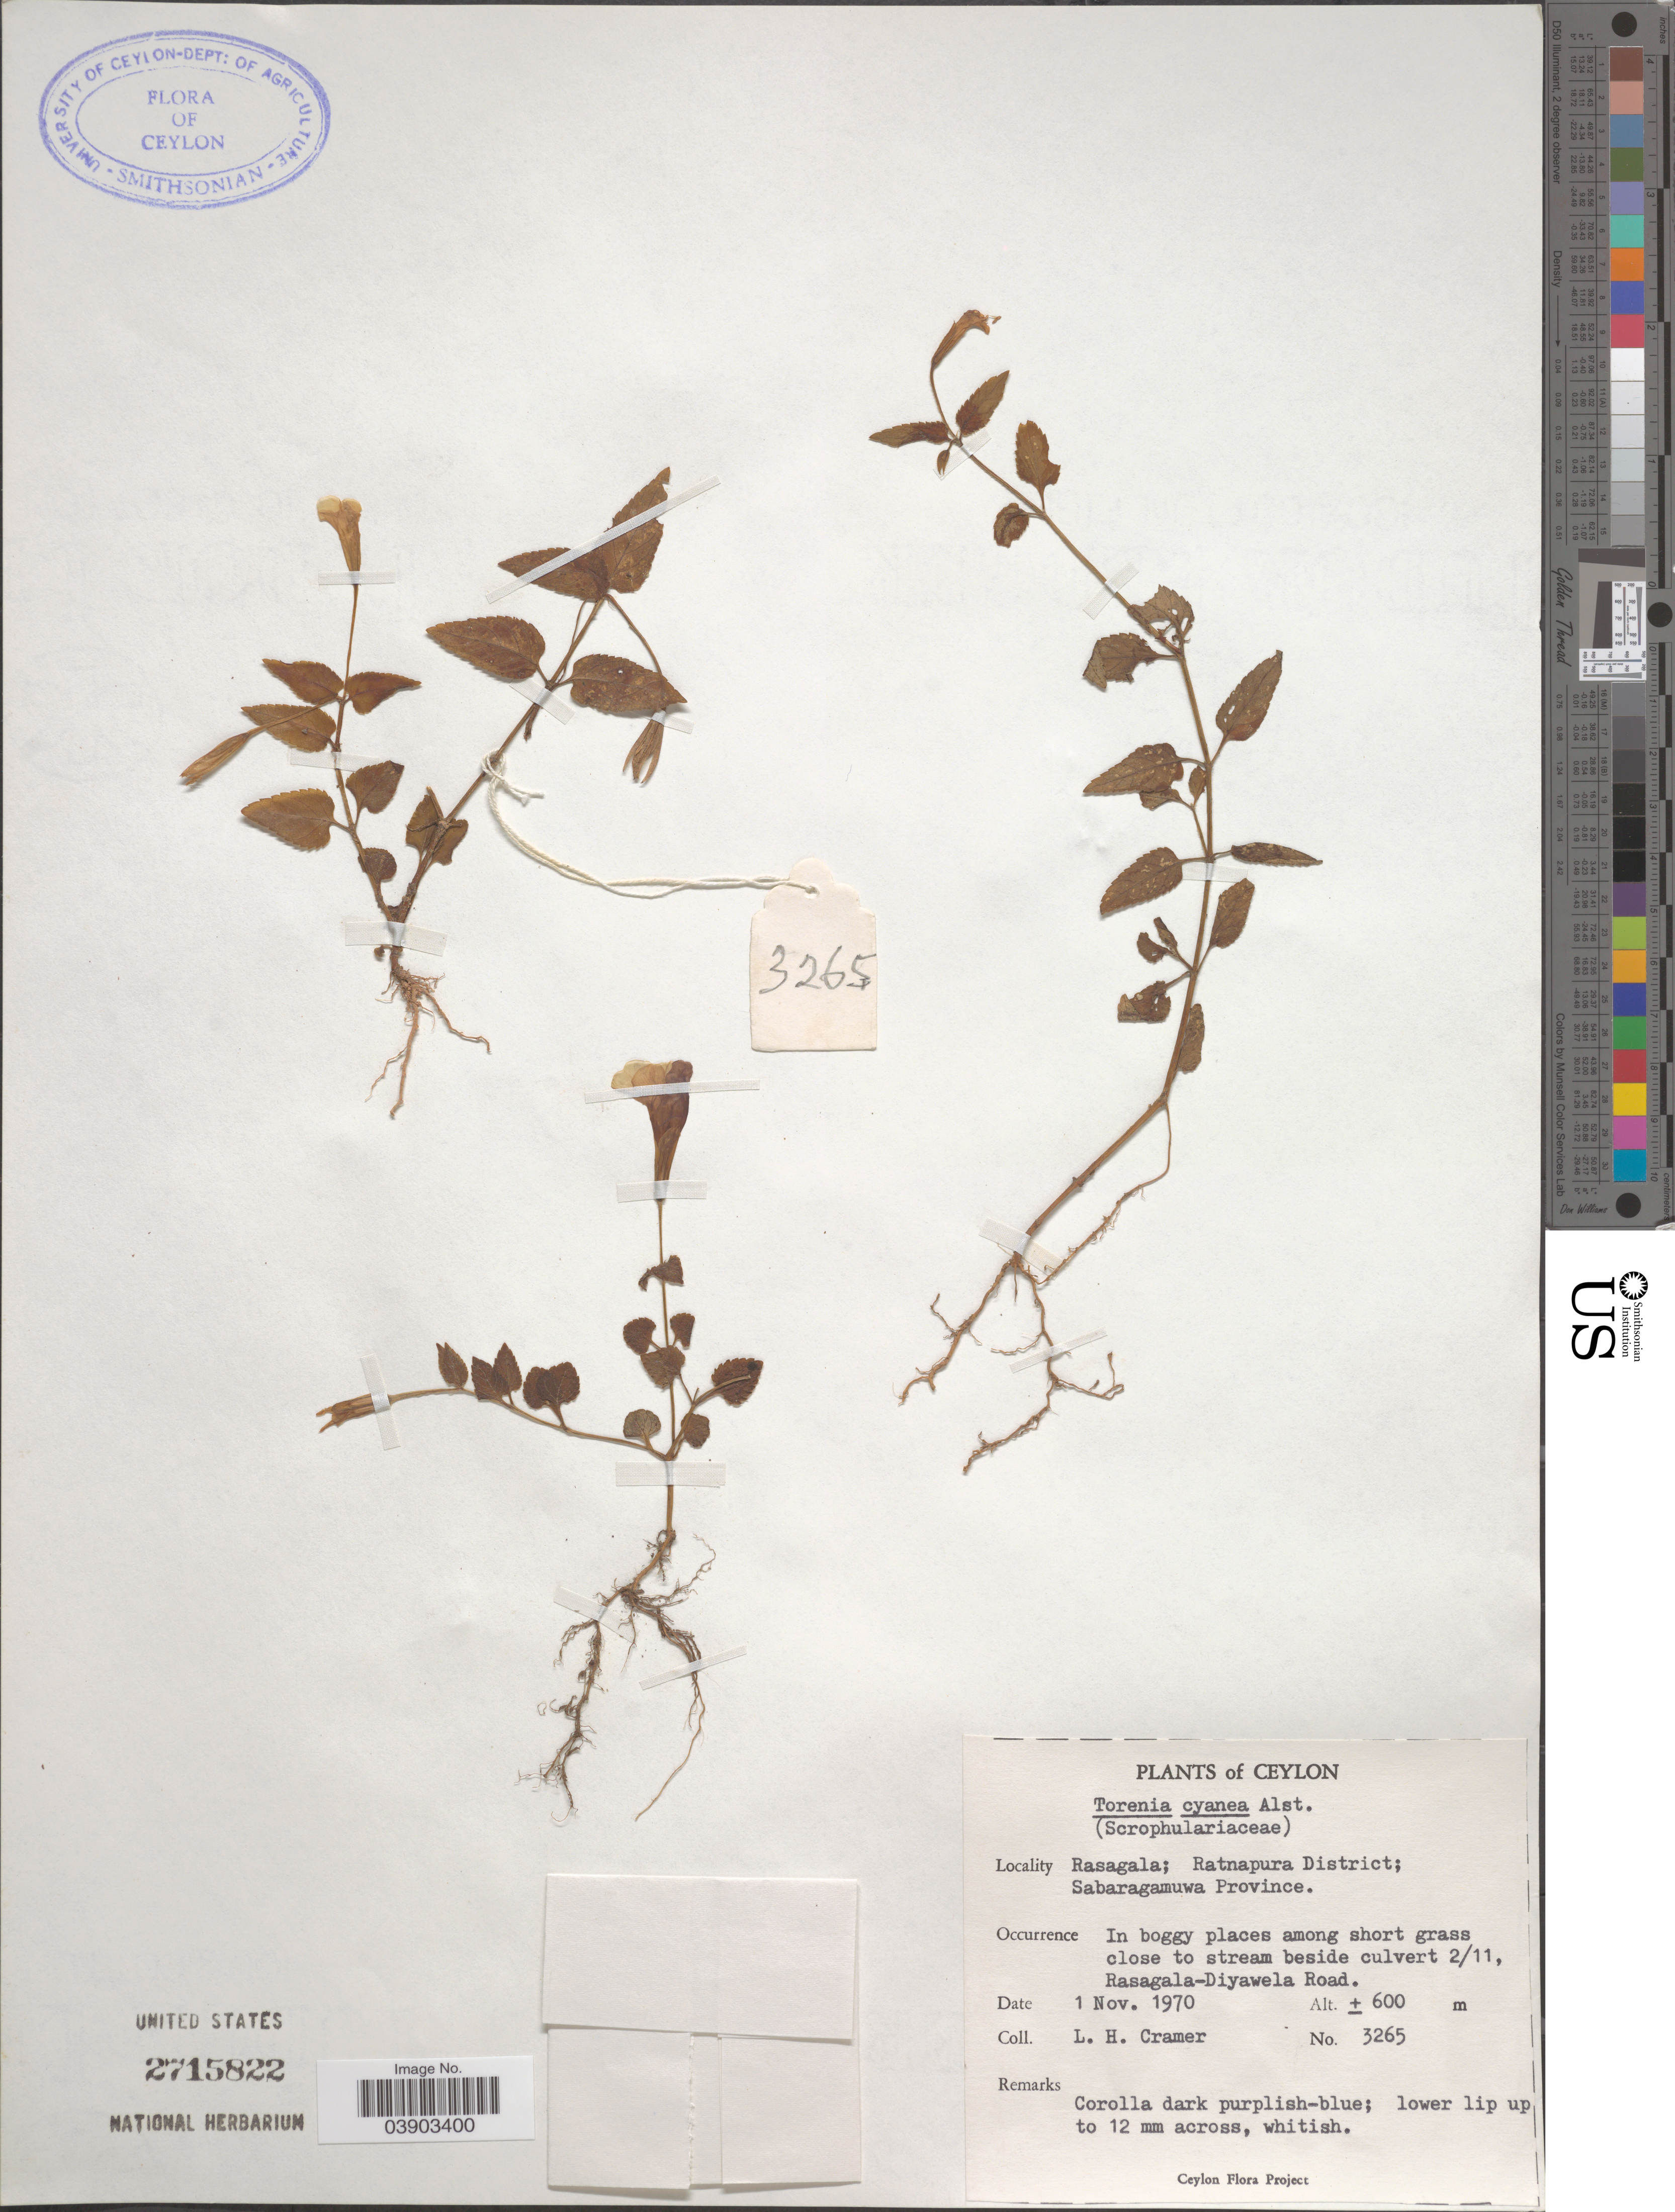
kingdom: Plantae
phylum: Tracheophyta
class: Magnoliopsida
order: Lamiales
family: Linderniaceae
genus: Torenia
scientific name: Torenia cyanea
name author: Alston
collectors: L. H. Cramer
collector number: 3265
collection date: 1970-11-01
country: Sri Lanka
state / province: Sabaragamuwa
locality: Ceylon. Rasagala; Ratnapura District. In boggy places among short grass close to stream beside culvert 2/11, Rasagala-Diyawela Road.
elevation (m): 600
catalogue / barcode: US 2715822